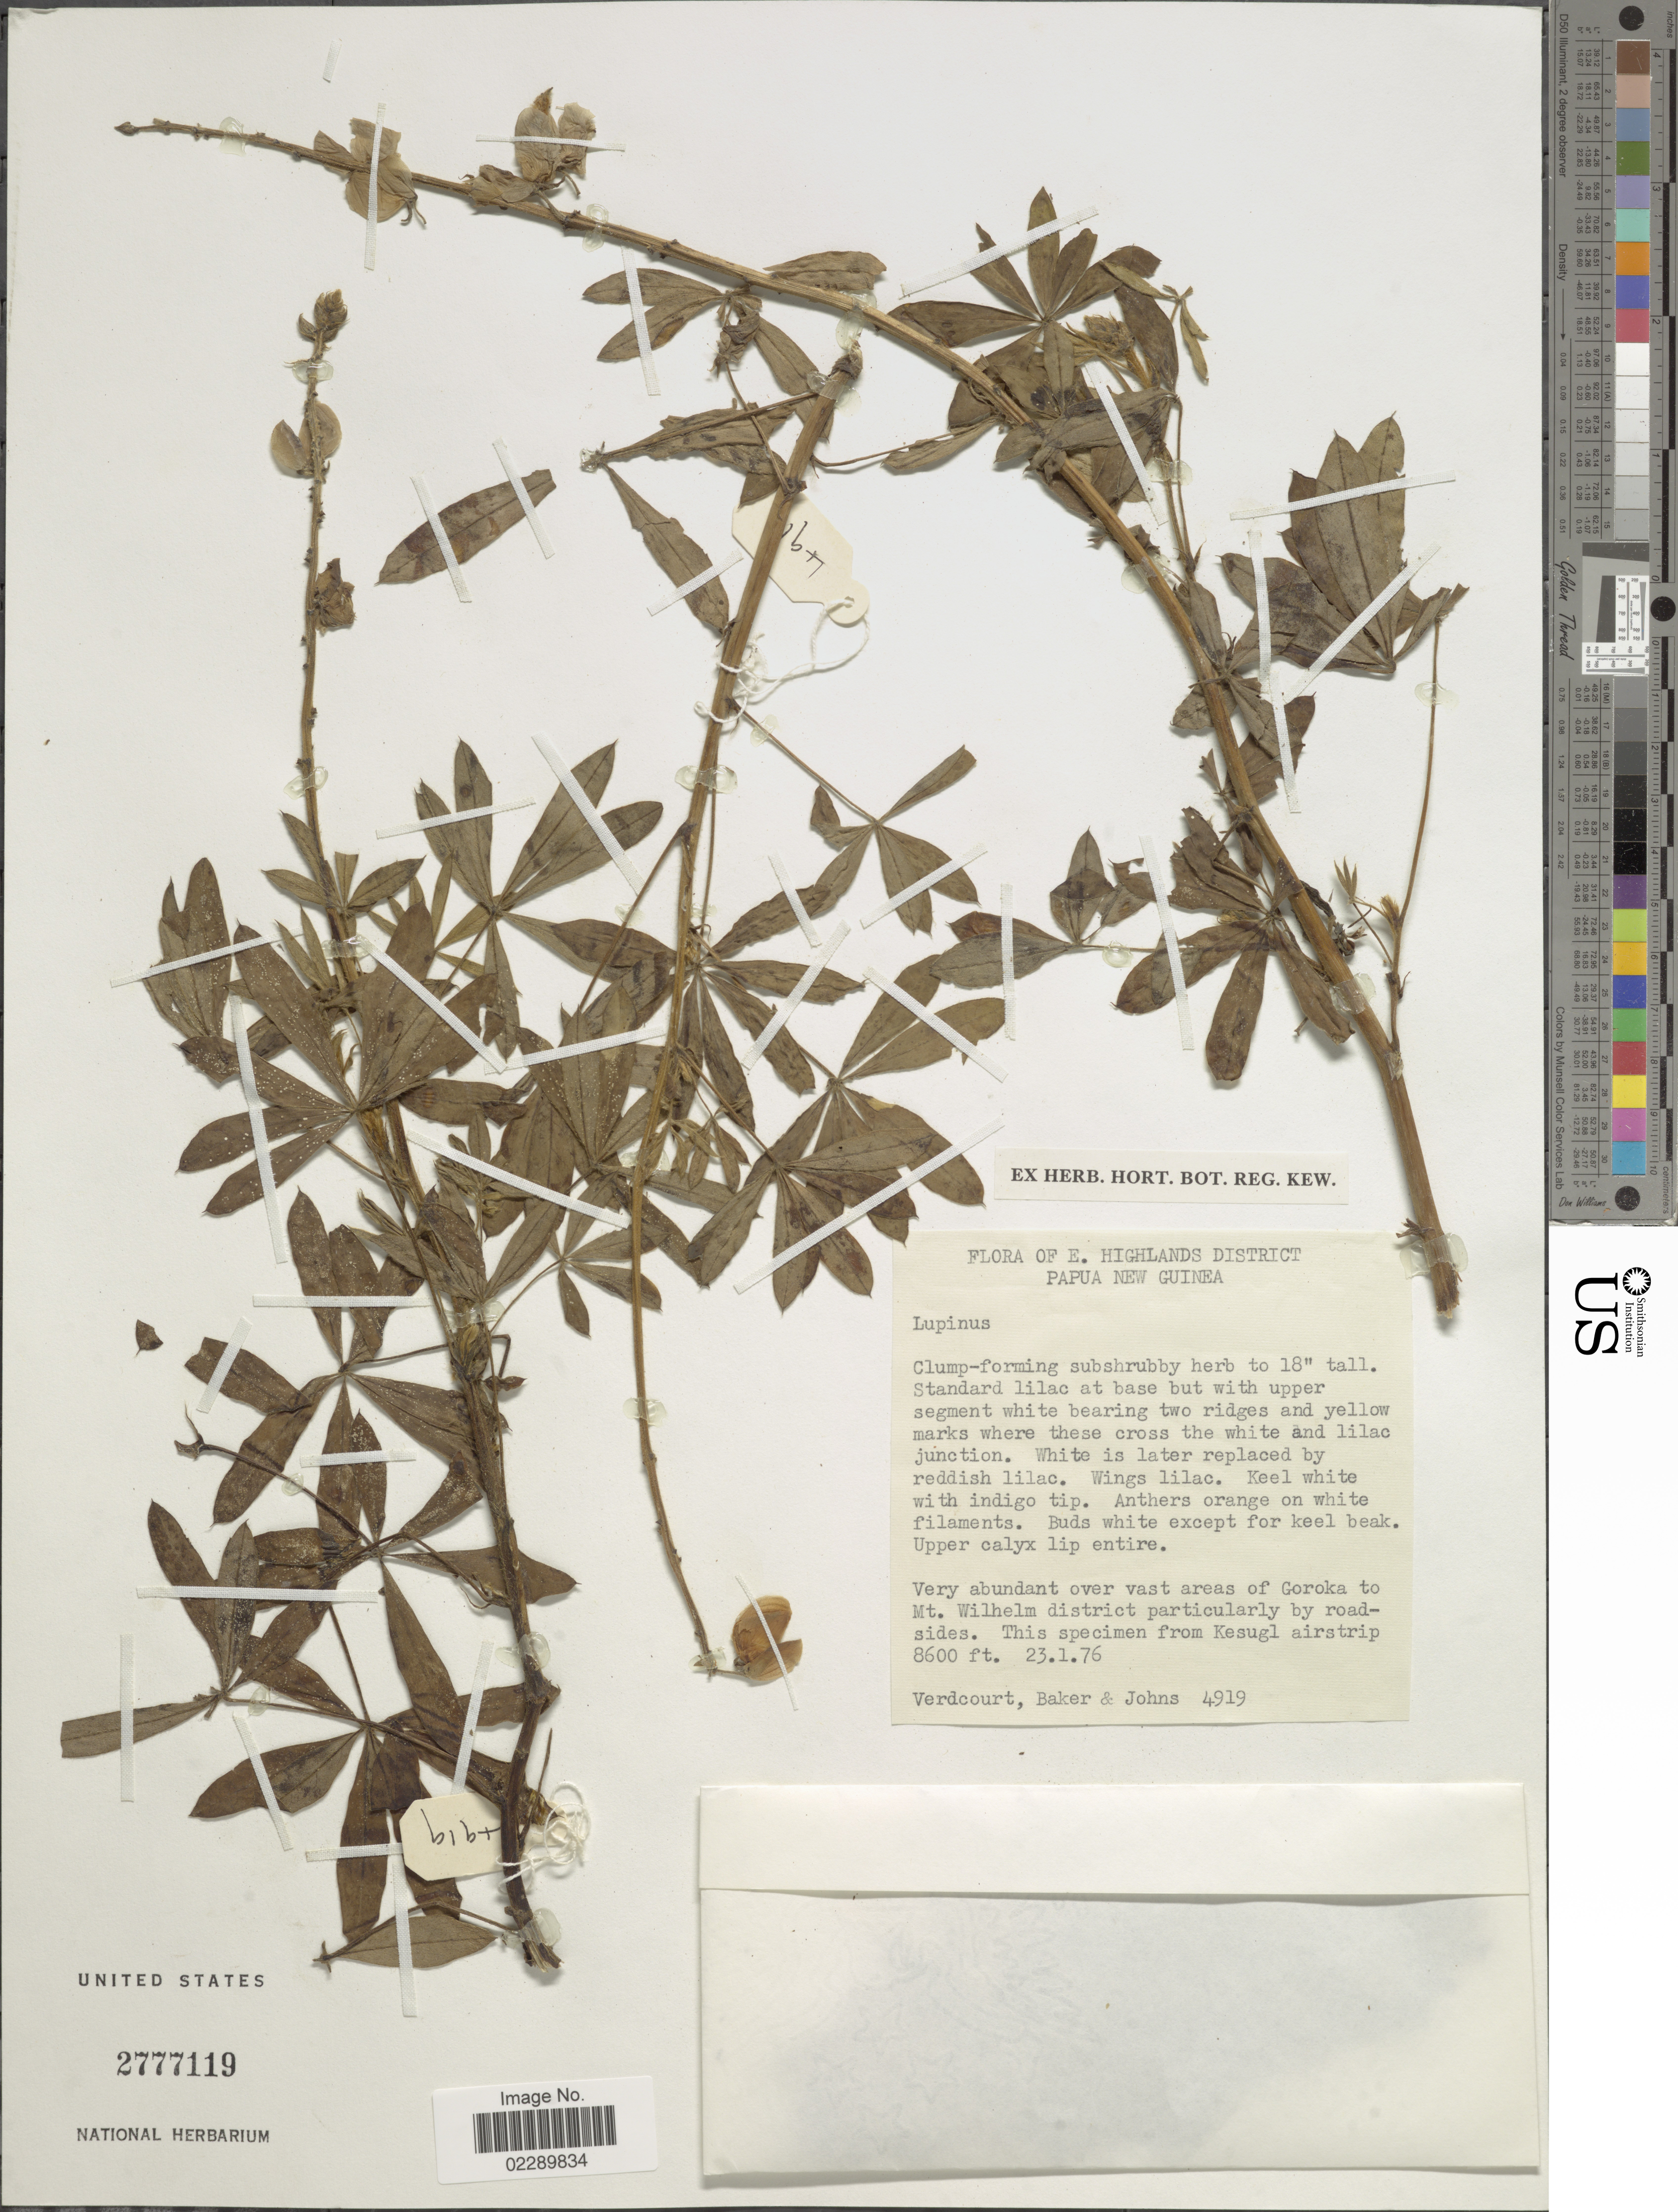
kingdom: Plantae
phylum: Tracheophyta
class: Magnoliopsida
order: Fabales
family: Fabaceae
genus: Lupinus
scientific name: Lupinus sp.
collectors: -. Verdcourt, -- Baker & Johns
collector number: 4919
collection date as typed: Transcribed d/m/y: 23/1/76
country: Papua New Guinea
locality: E. Highlands District. Very abundant over vast areas of Goroka to Mt. Wilhelm district particularly by road-sides. This specimen from Kesugl airstrip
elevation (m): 2621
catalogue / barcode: US 2777119